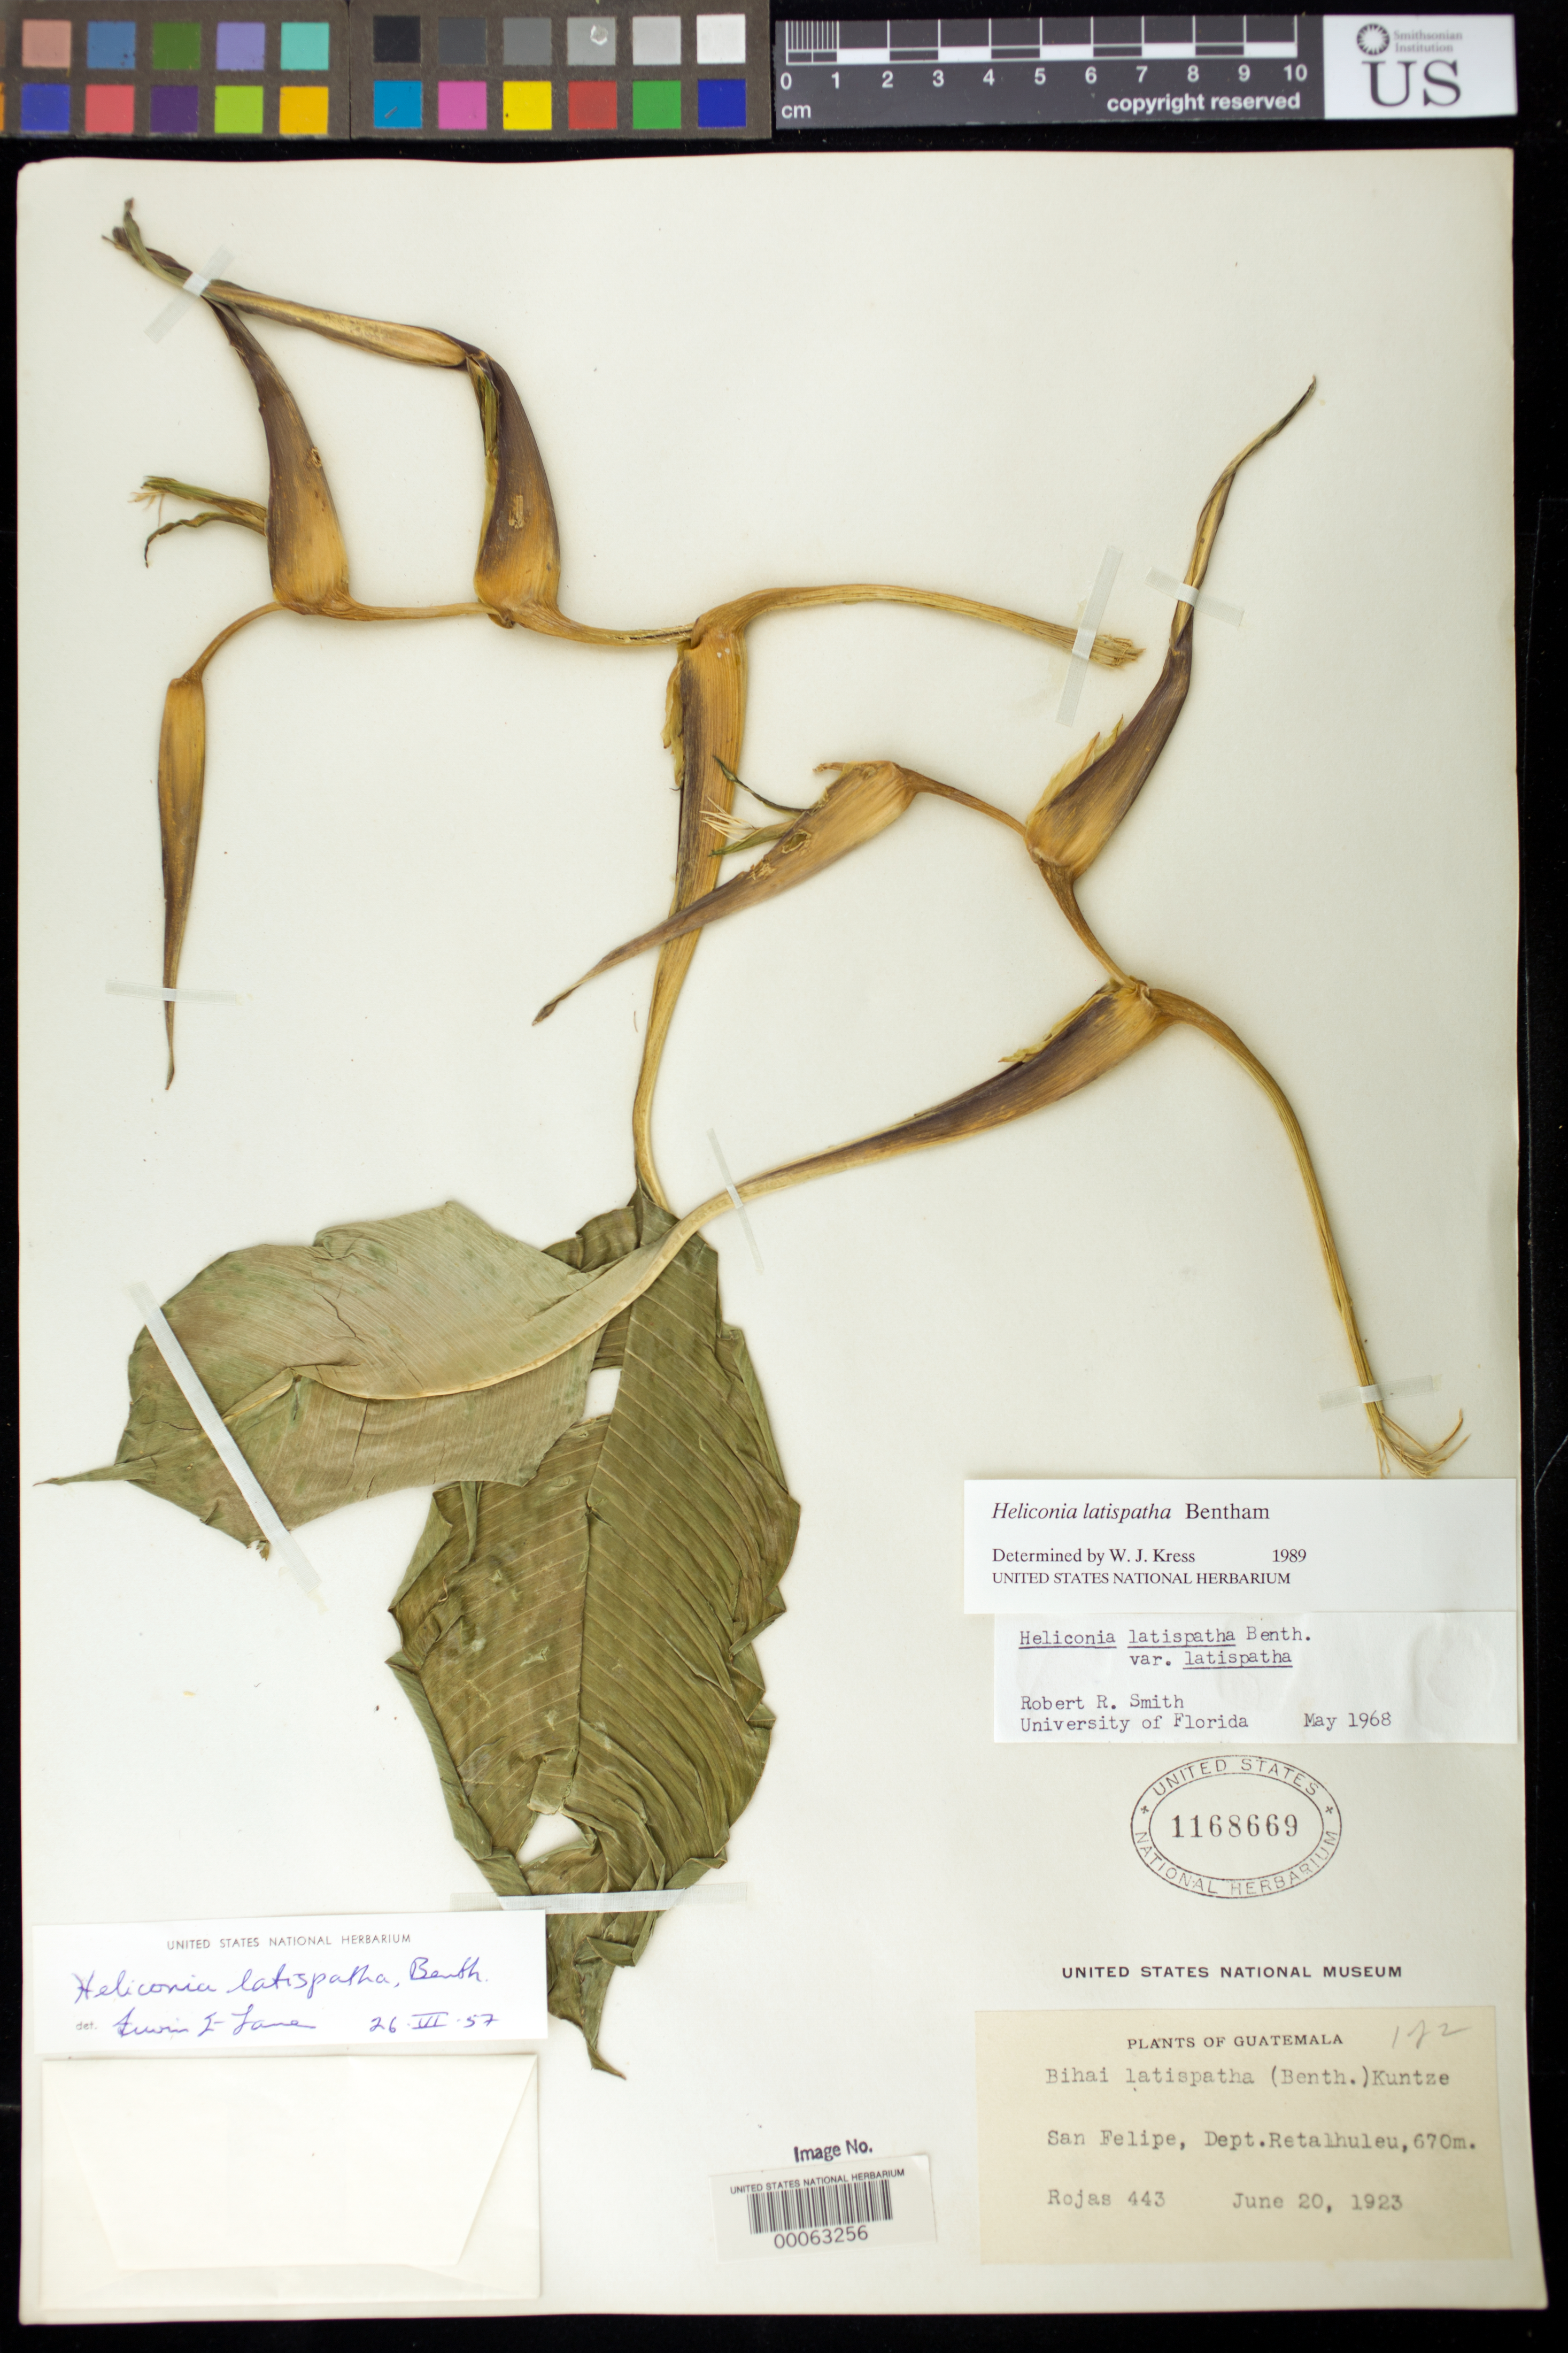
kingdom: Plantae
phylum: Tracheophyta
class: Liliopsida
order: Zingiberales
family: Heliconiaceae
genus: Heliconia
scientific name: Heliconia latispatha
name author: Benth.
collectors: U. Rojas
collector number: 443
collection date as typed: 20 Jun 1923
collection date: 1923-06-20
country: Guatemala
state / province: Retalhuleu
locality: San Felipe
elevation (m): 670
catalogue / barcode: US 1168669